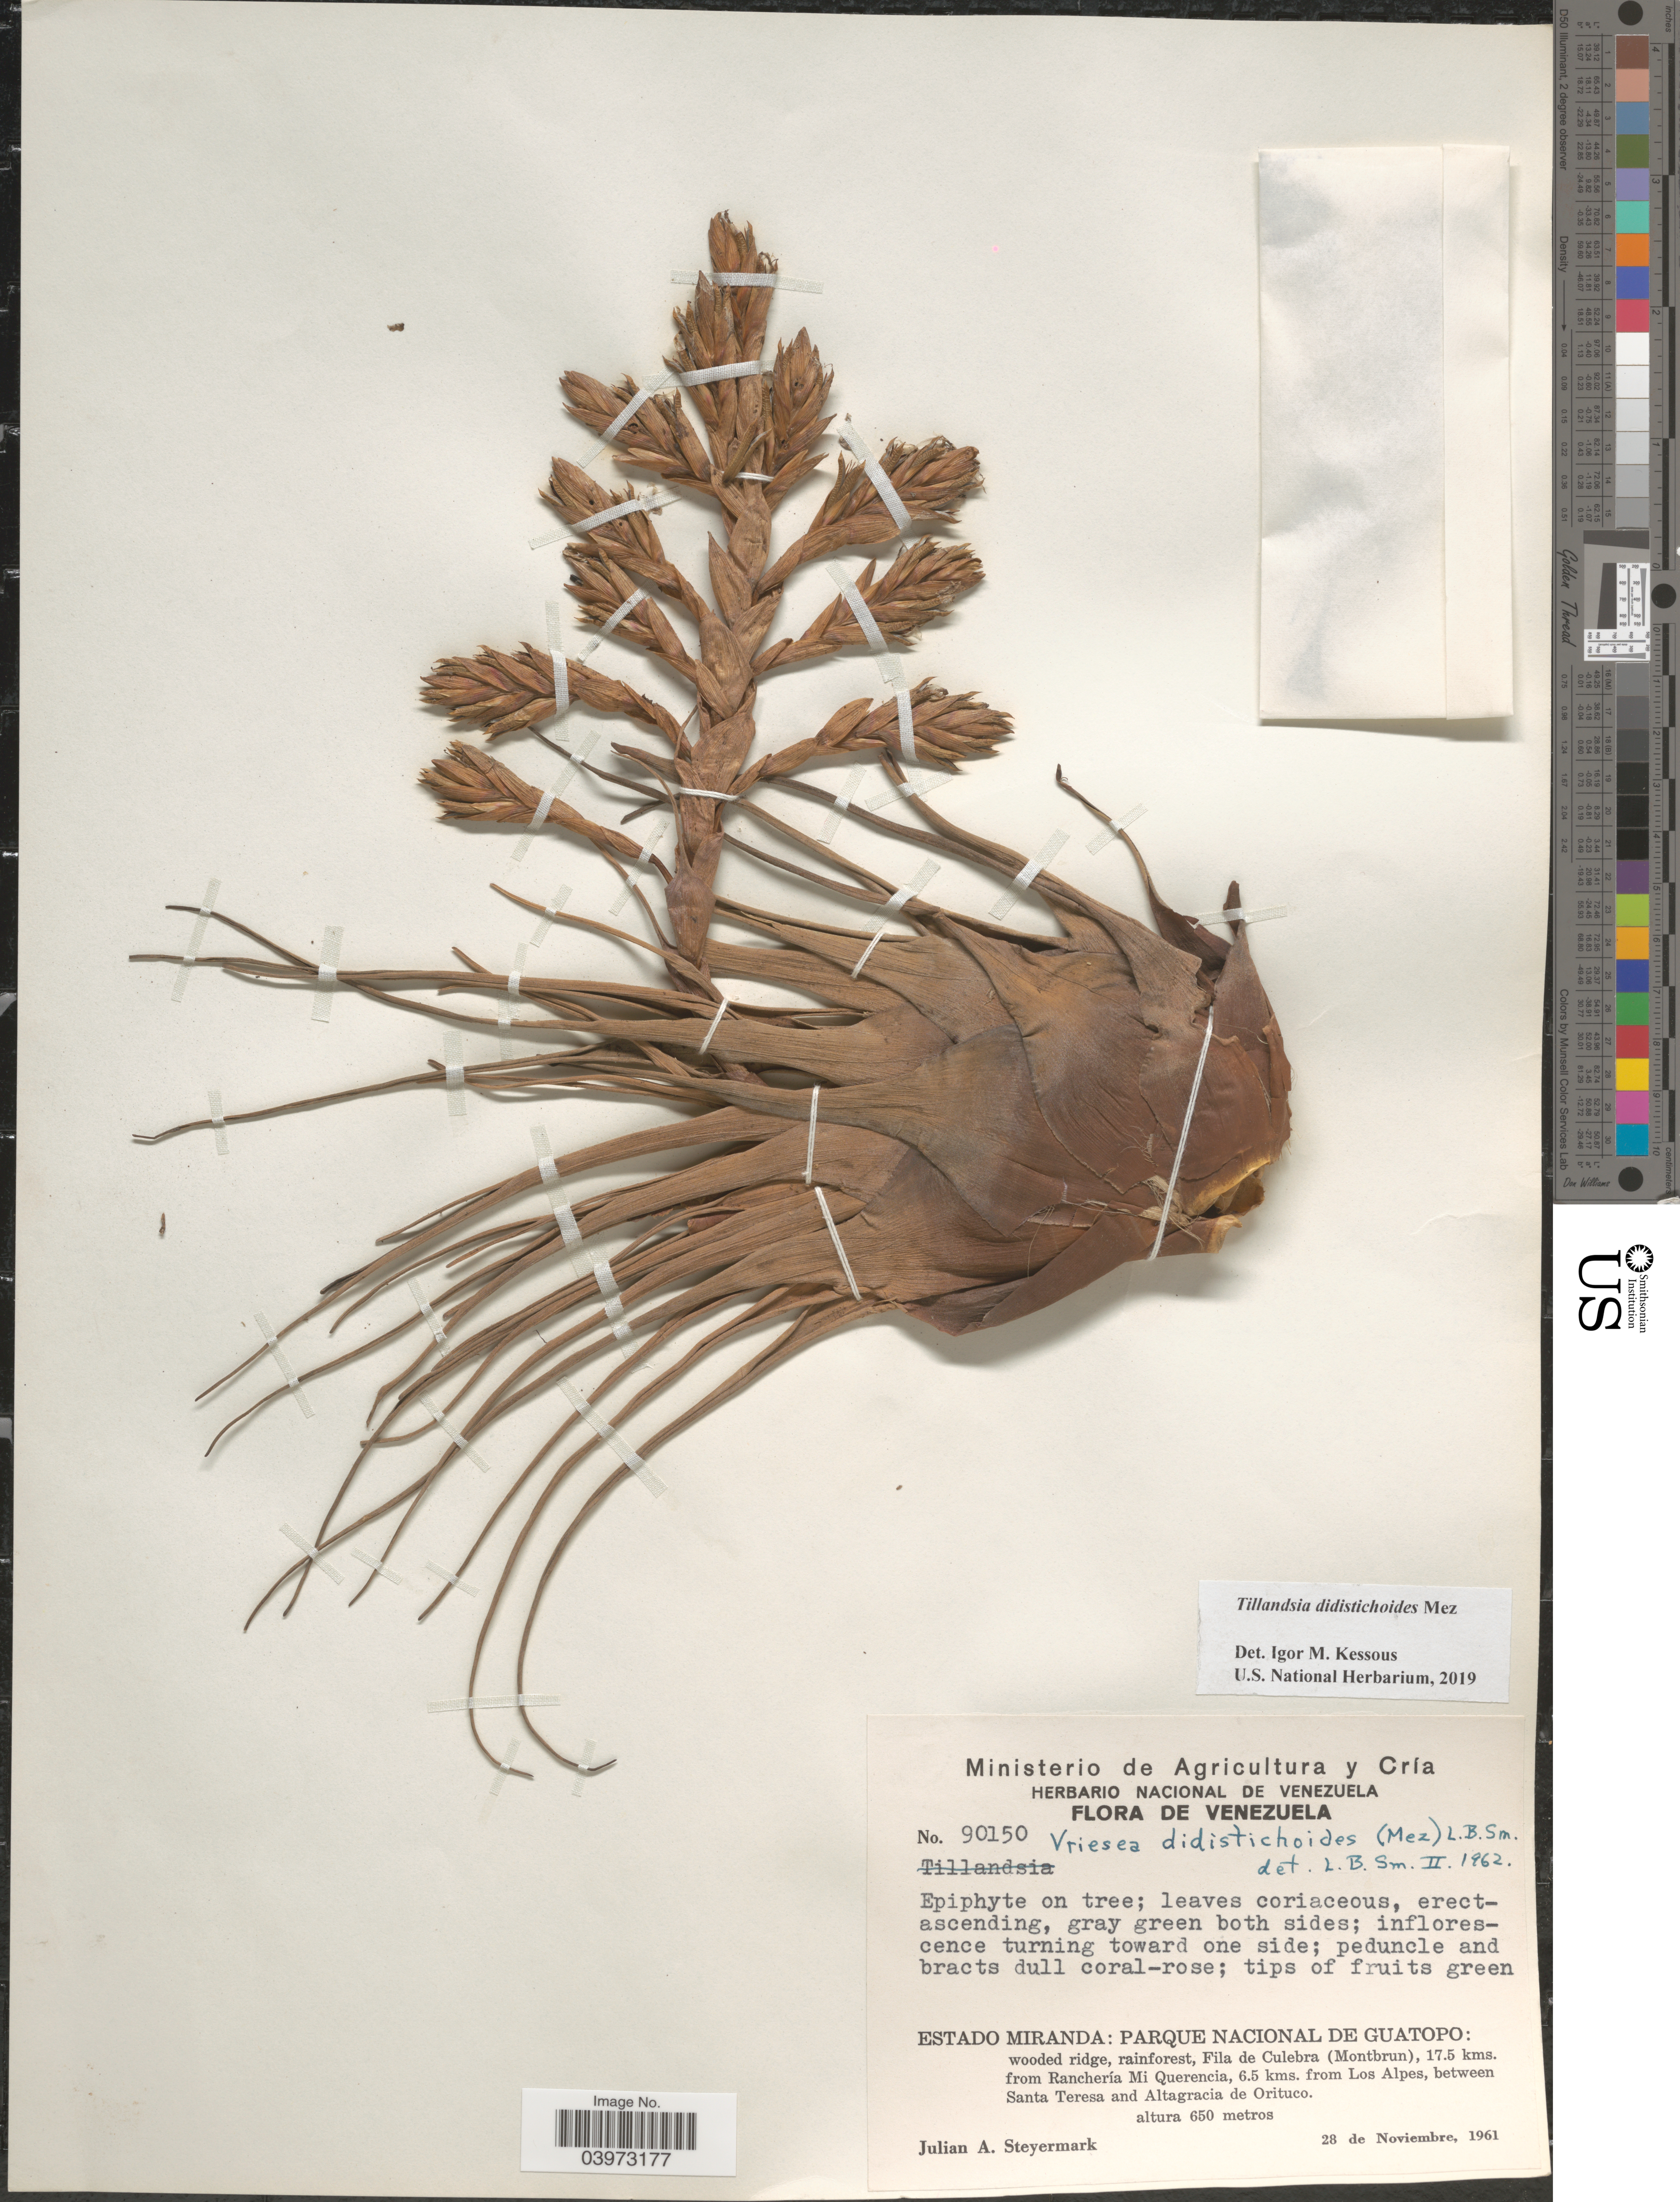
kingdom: Plantae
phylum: Tracheophyta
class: Liliopsida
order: Poales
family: Bromeliaceae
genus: Tillandsia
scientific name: Tillandsia didistichoides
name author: Mez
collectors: J. Steyermark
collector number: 90150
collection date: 1961-11-28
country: Venezuela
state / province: Miranda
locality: Parque Nacional de Guatopo: wooded ridge, rainforest, Fila de Culebra (Montbrun), 17.5 kms. from Ranchería Mi Querencia, 6.5 kms. from Los Alpes, between Santa Teresa and Altagracia de Orituco.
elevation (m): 650